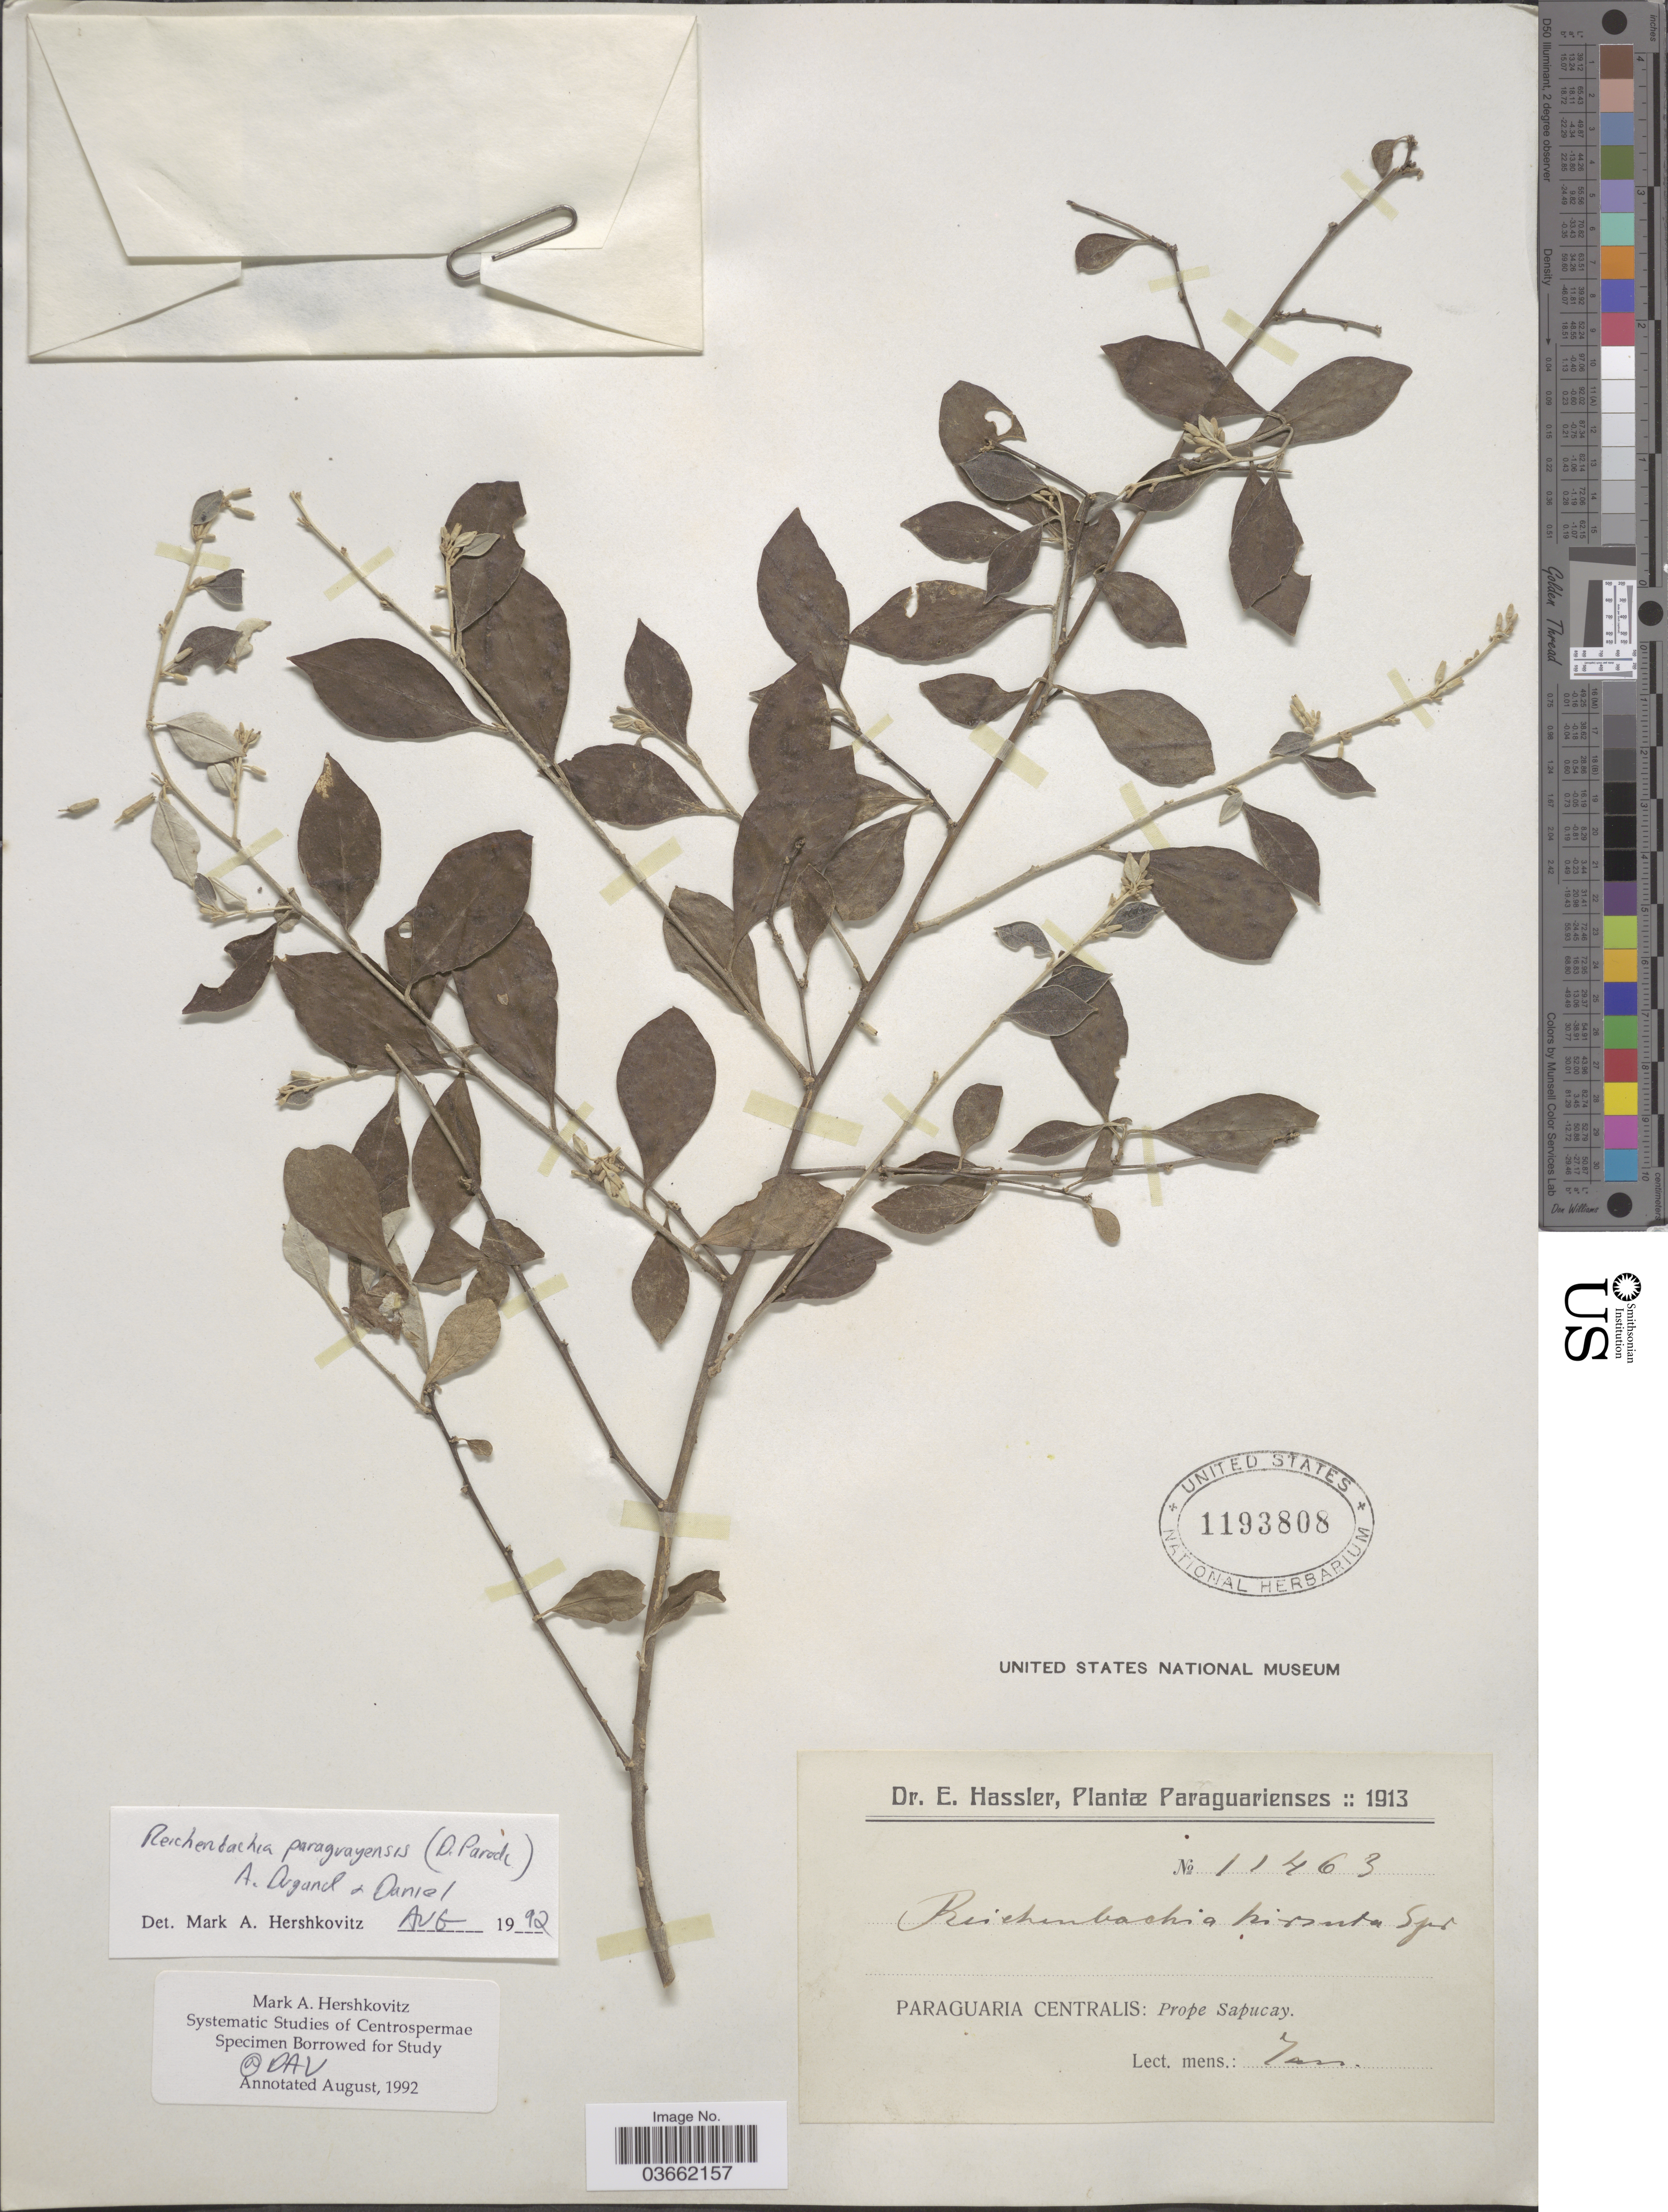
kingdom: Plantae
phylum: Tracheophyta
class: Magnoliopsida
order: Caryophyllales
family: Nyctaginaceae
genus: Reichenbachia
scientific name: Reichenbachia paraguayensis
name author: (Parodi) Dugand G. & Daniel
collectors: E. Hassler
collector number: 11463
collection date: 1913-01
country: Paraguay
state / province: Paraguari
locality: Paraguaria Centralis: Prope Sapucay.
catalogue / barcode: US 1193808